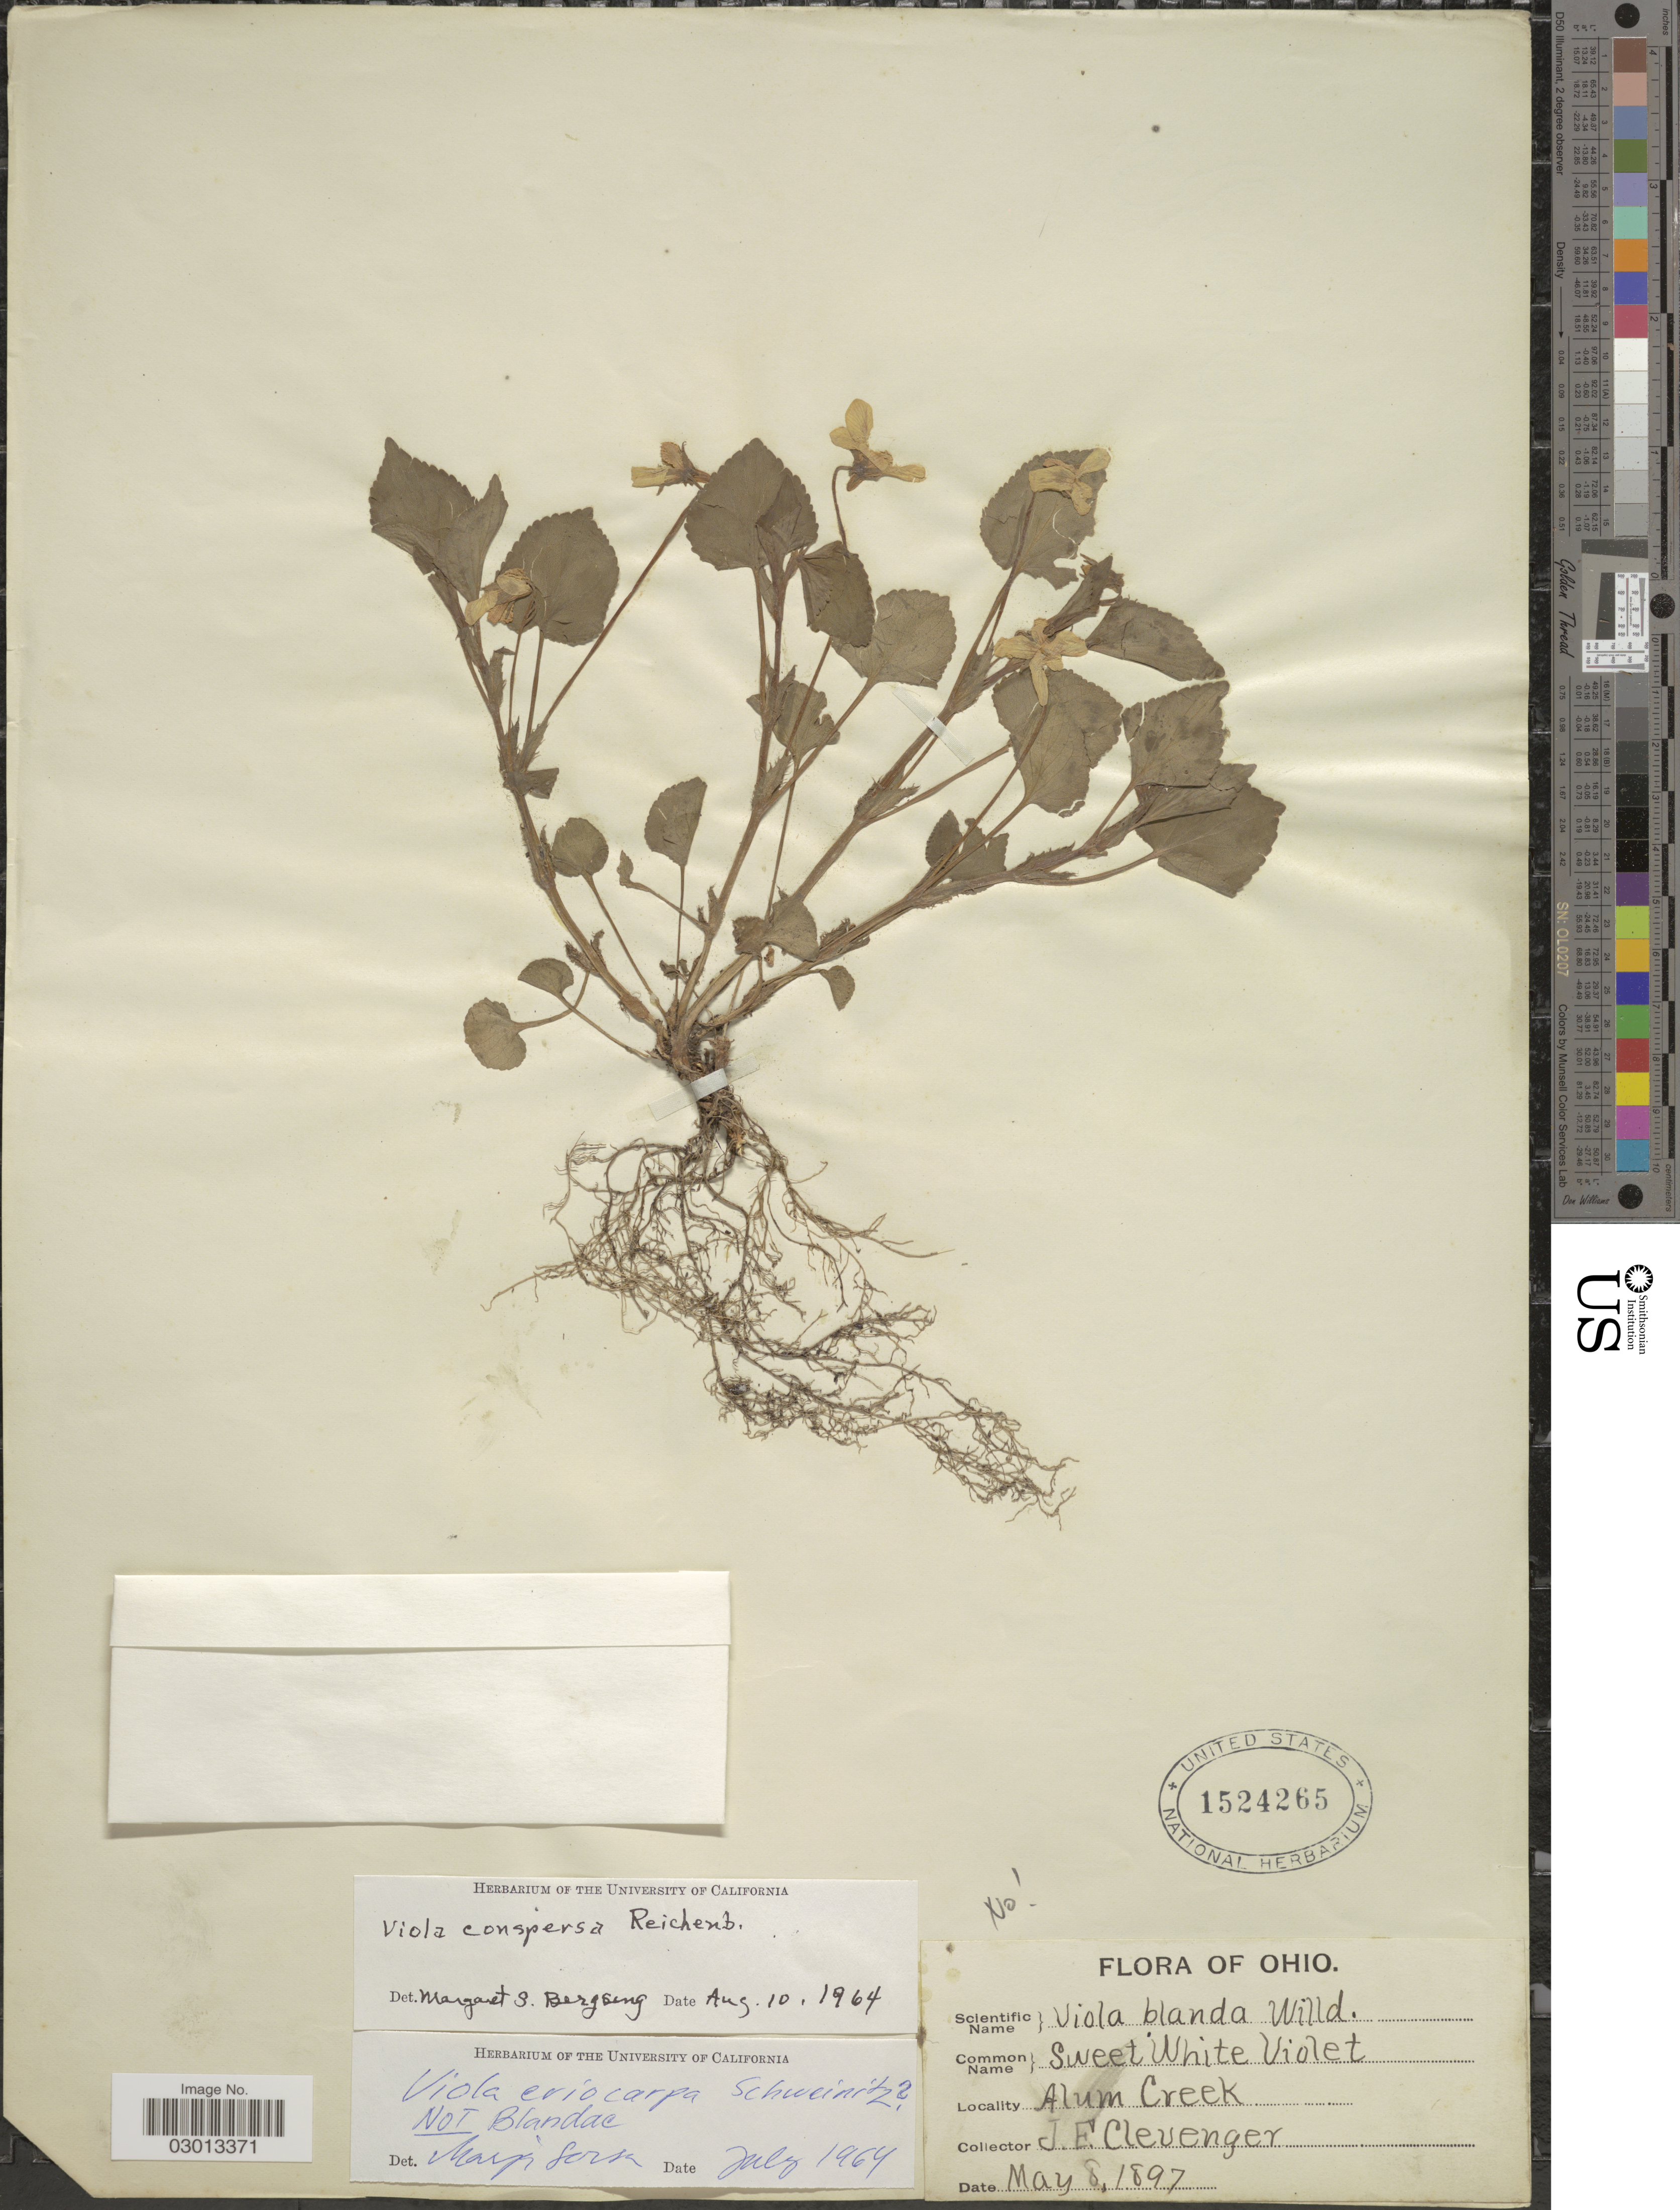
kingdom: Plantae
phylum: Tracheophyta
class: Magnoliopsida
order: Malpighiales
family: Violaceae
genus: Viola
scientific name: Viola pensylvanica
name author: Michx.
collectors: J. Clevenger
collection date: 1897-05-08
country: United States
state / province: Ohio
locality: Alum Creek.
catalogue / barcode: US 1524265